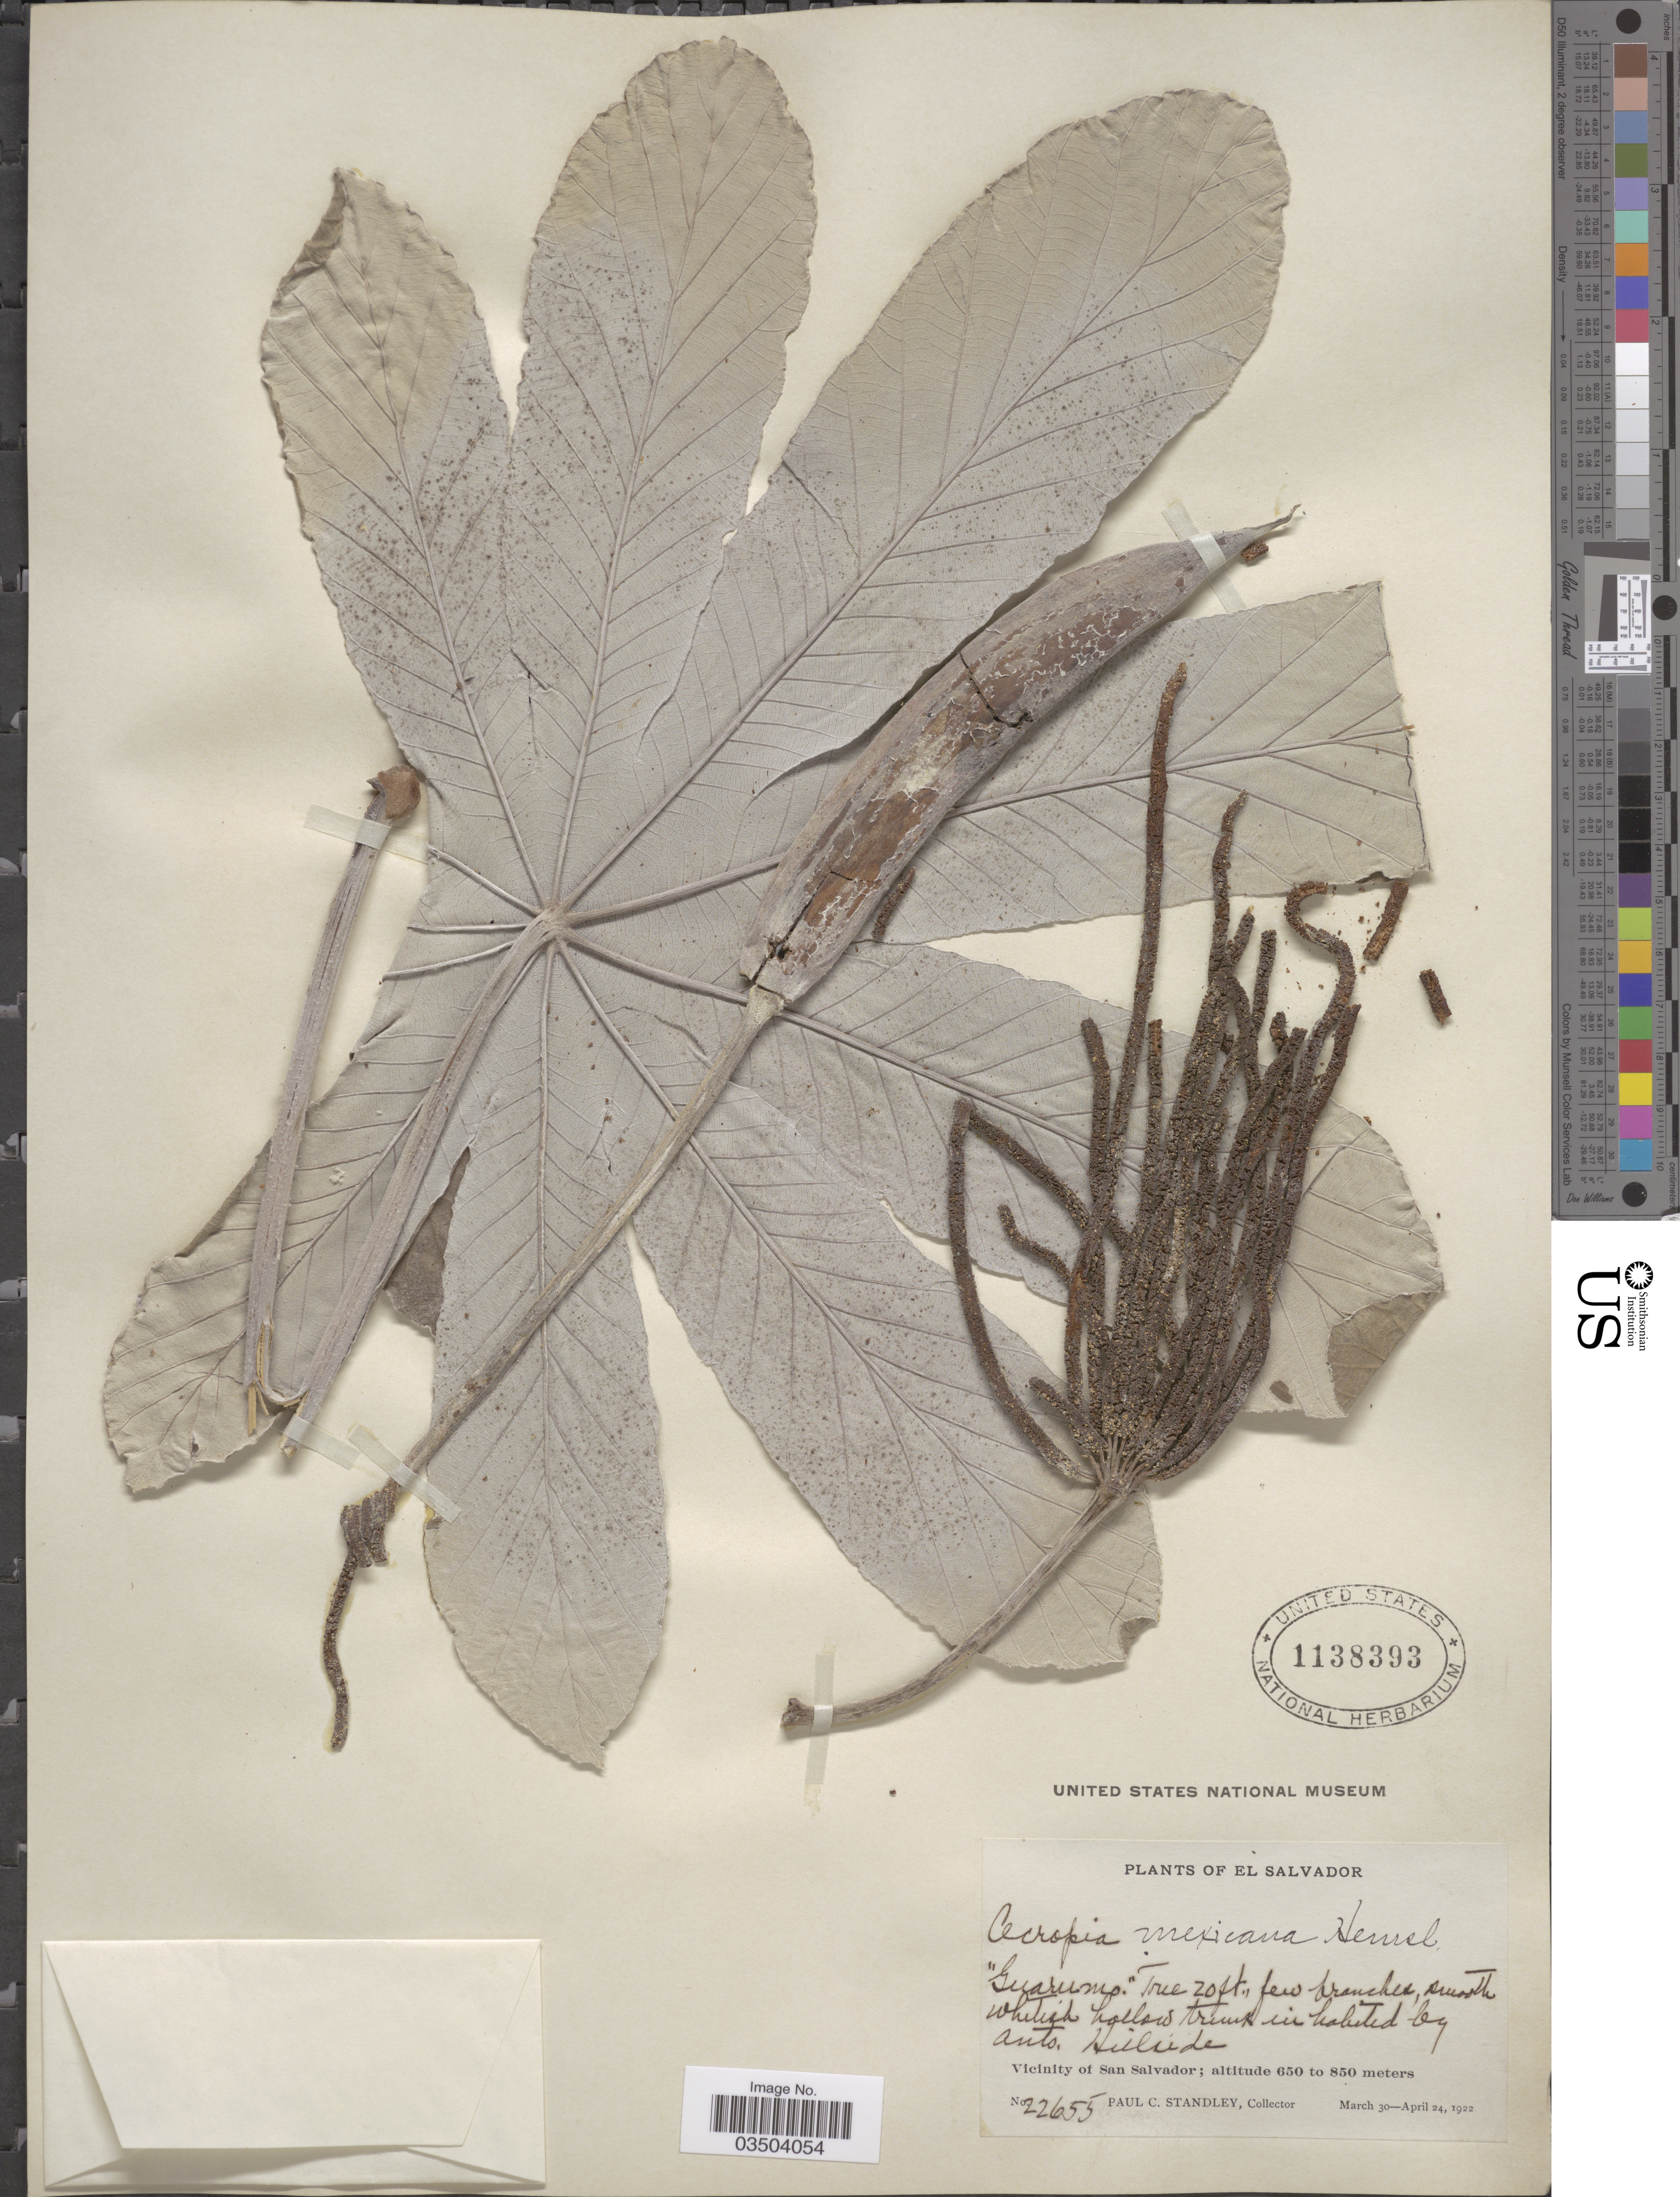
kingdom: Plantae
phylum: Tracheophyta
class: Magnoliopsida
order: Rosales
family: Urticaceae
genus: Cecropia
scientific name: Cecropia obtusifolia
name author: Bertol.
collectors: P. C. Standley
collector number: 22655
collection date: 1922-03-30/1922-04-24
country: El Salvador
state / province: San Salvador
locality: Vicinity of San Salvador.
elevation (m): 650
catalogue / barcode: US 1138393